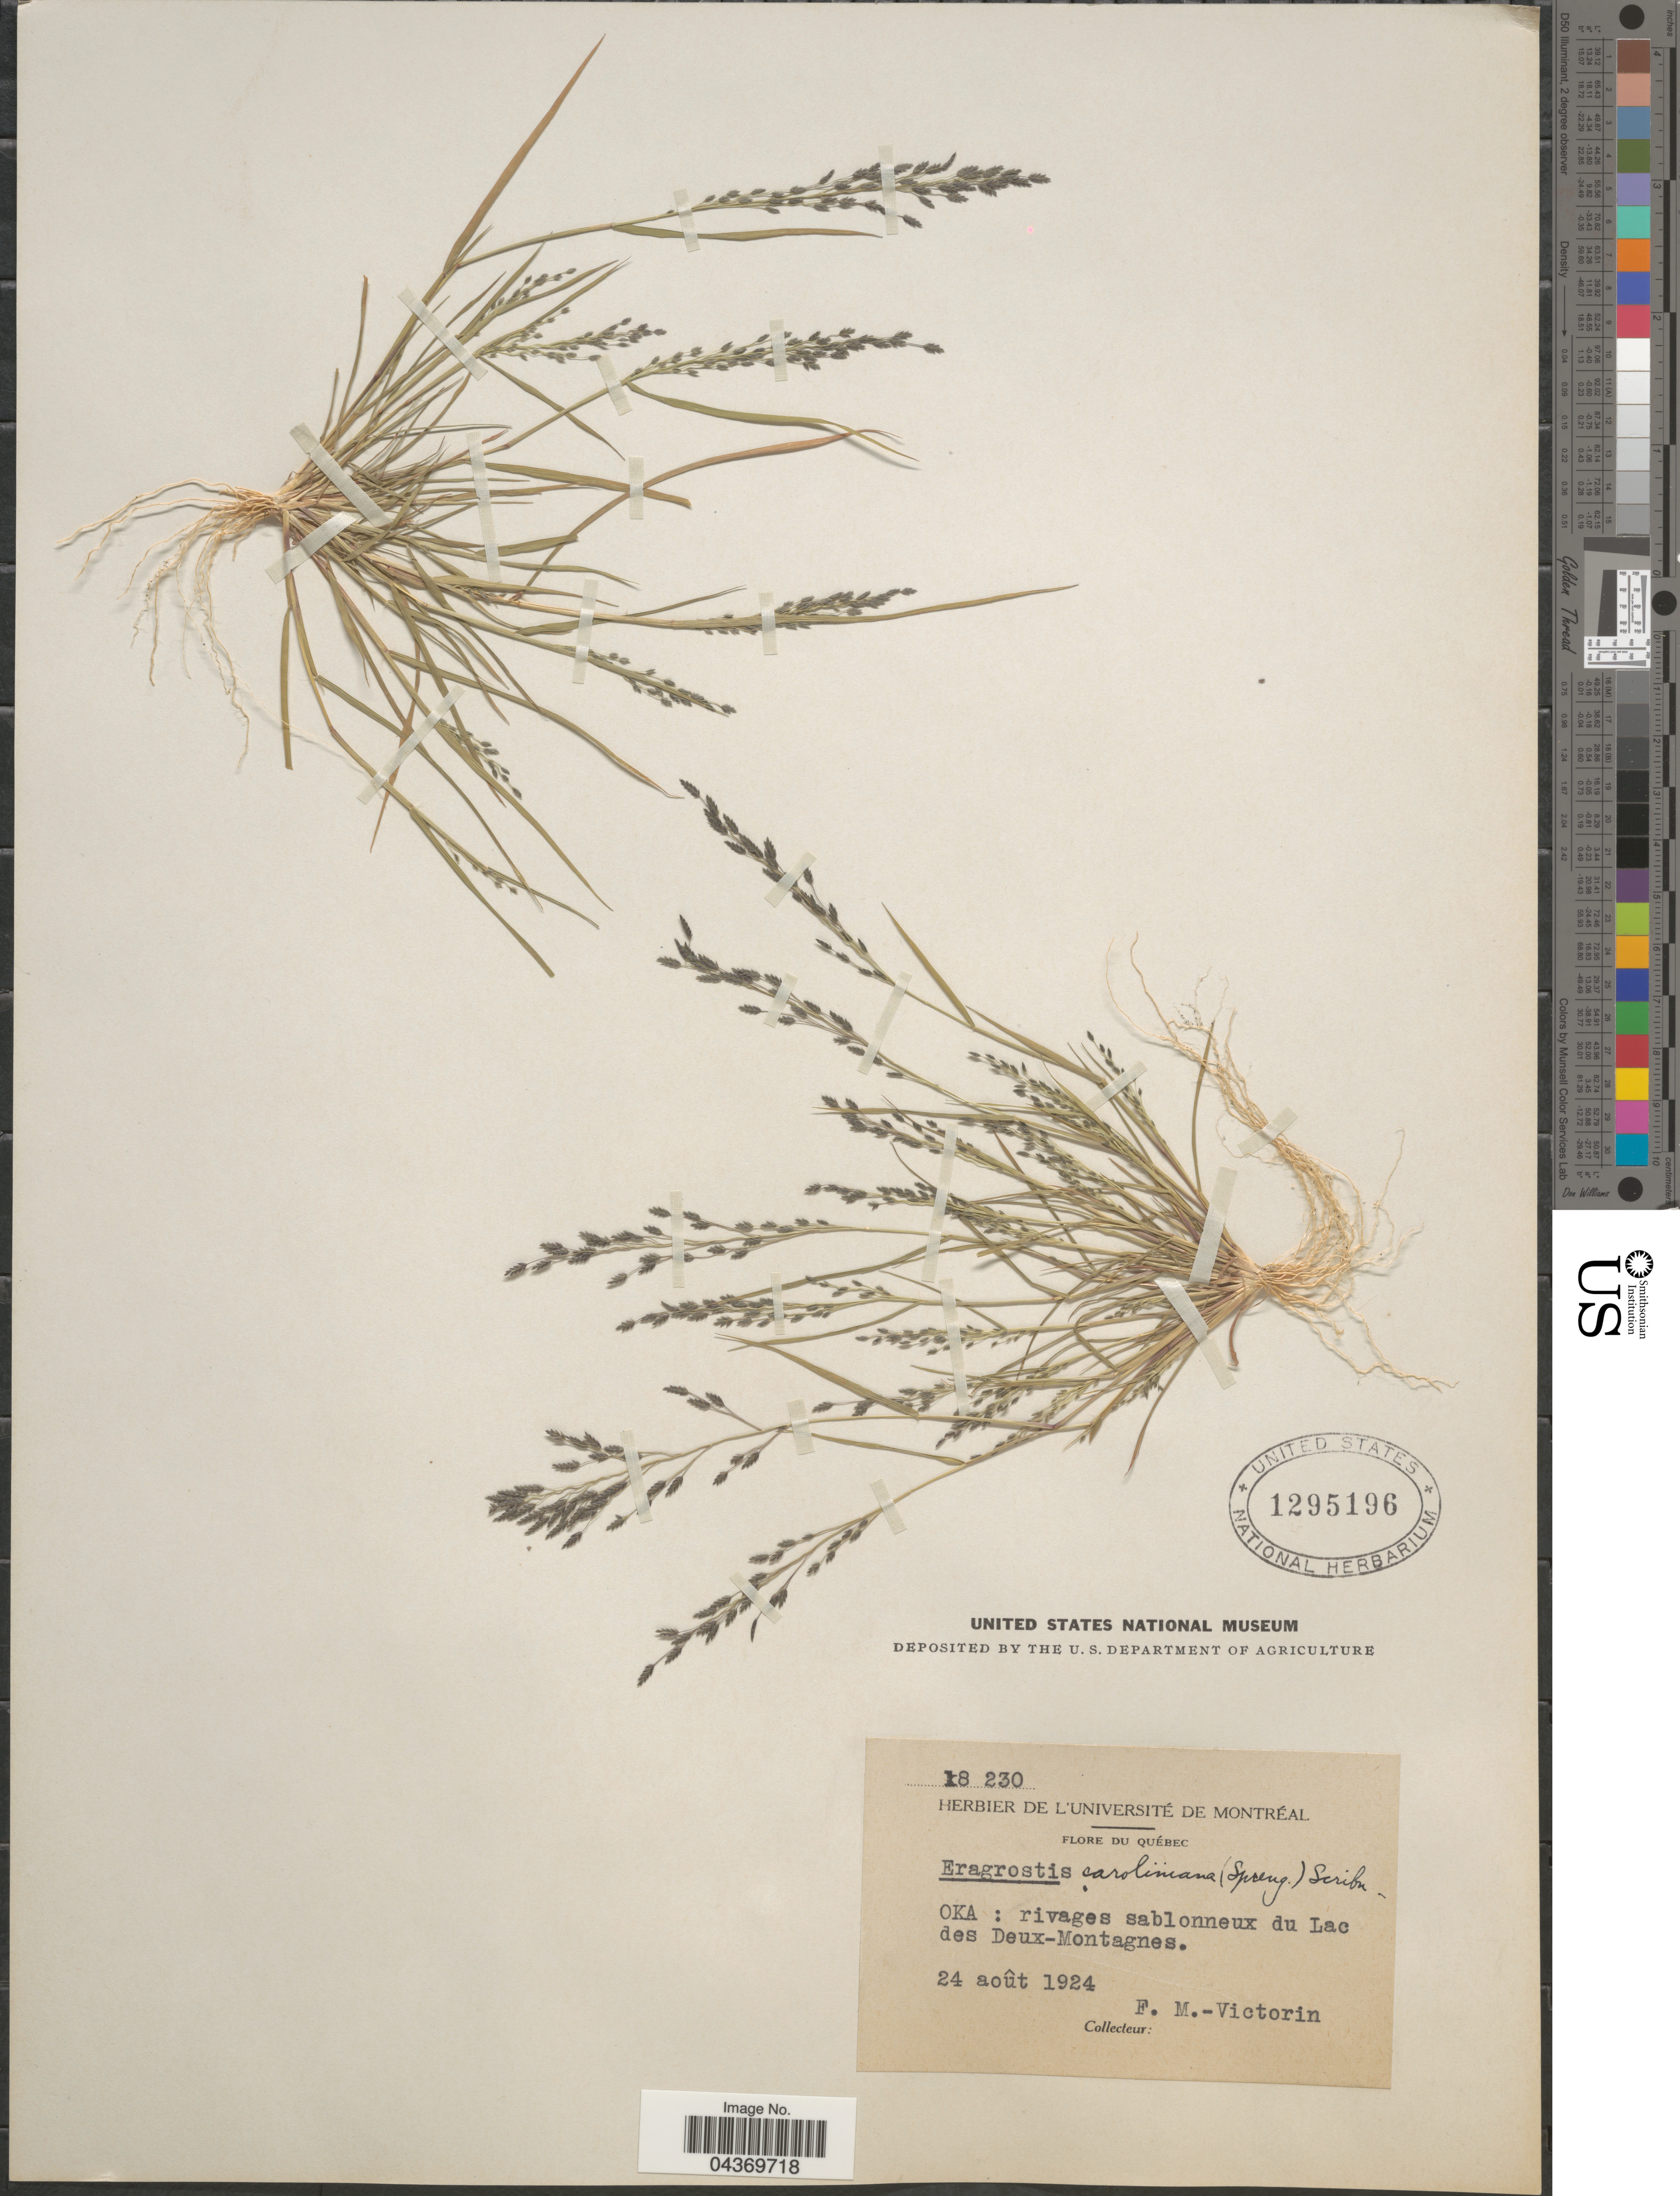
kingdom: Plantae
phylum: Tracheophyta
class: Liliopsida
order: Poales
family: Poaceae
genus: Eragrostis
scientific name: Eragrostis pectinacea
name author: (Michx.) Nees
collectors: F. Victorin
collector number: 18230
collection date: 1924-08-24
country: Canada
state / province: Quebec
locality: Oka: rivages sablonneux du Lac des Deux-Montagnes.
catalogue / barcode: US 1295196